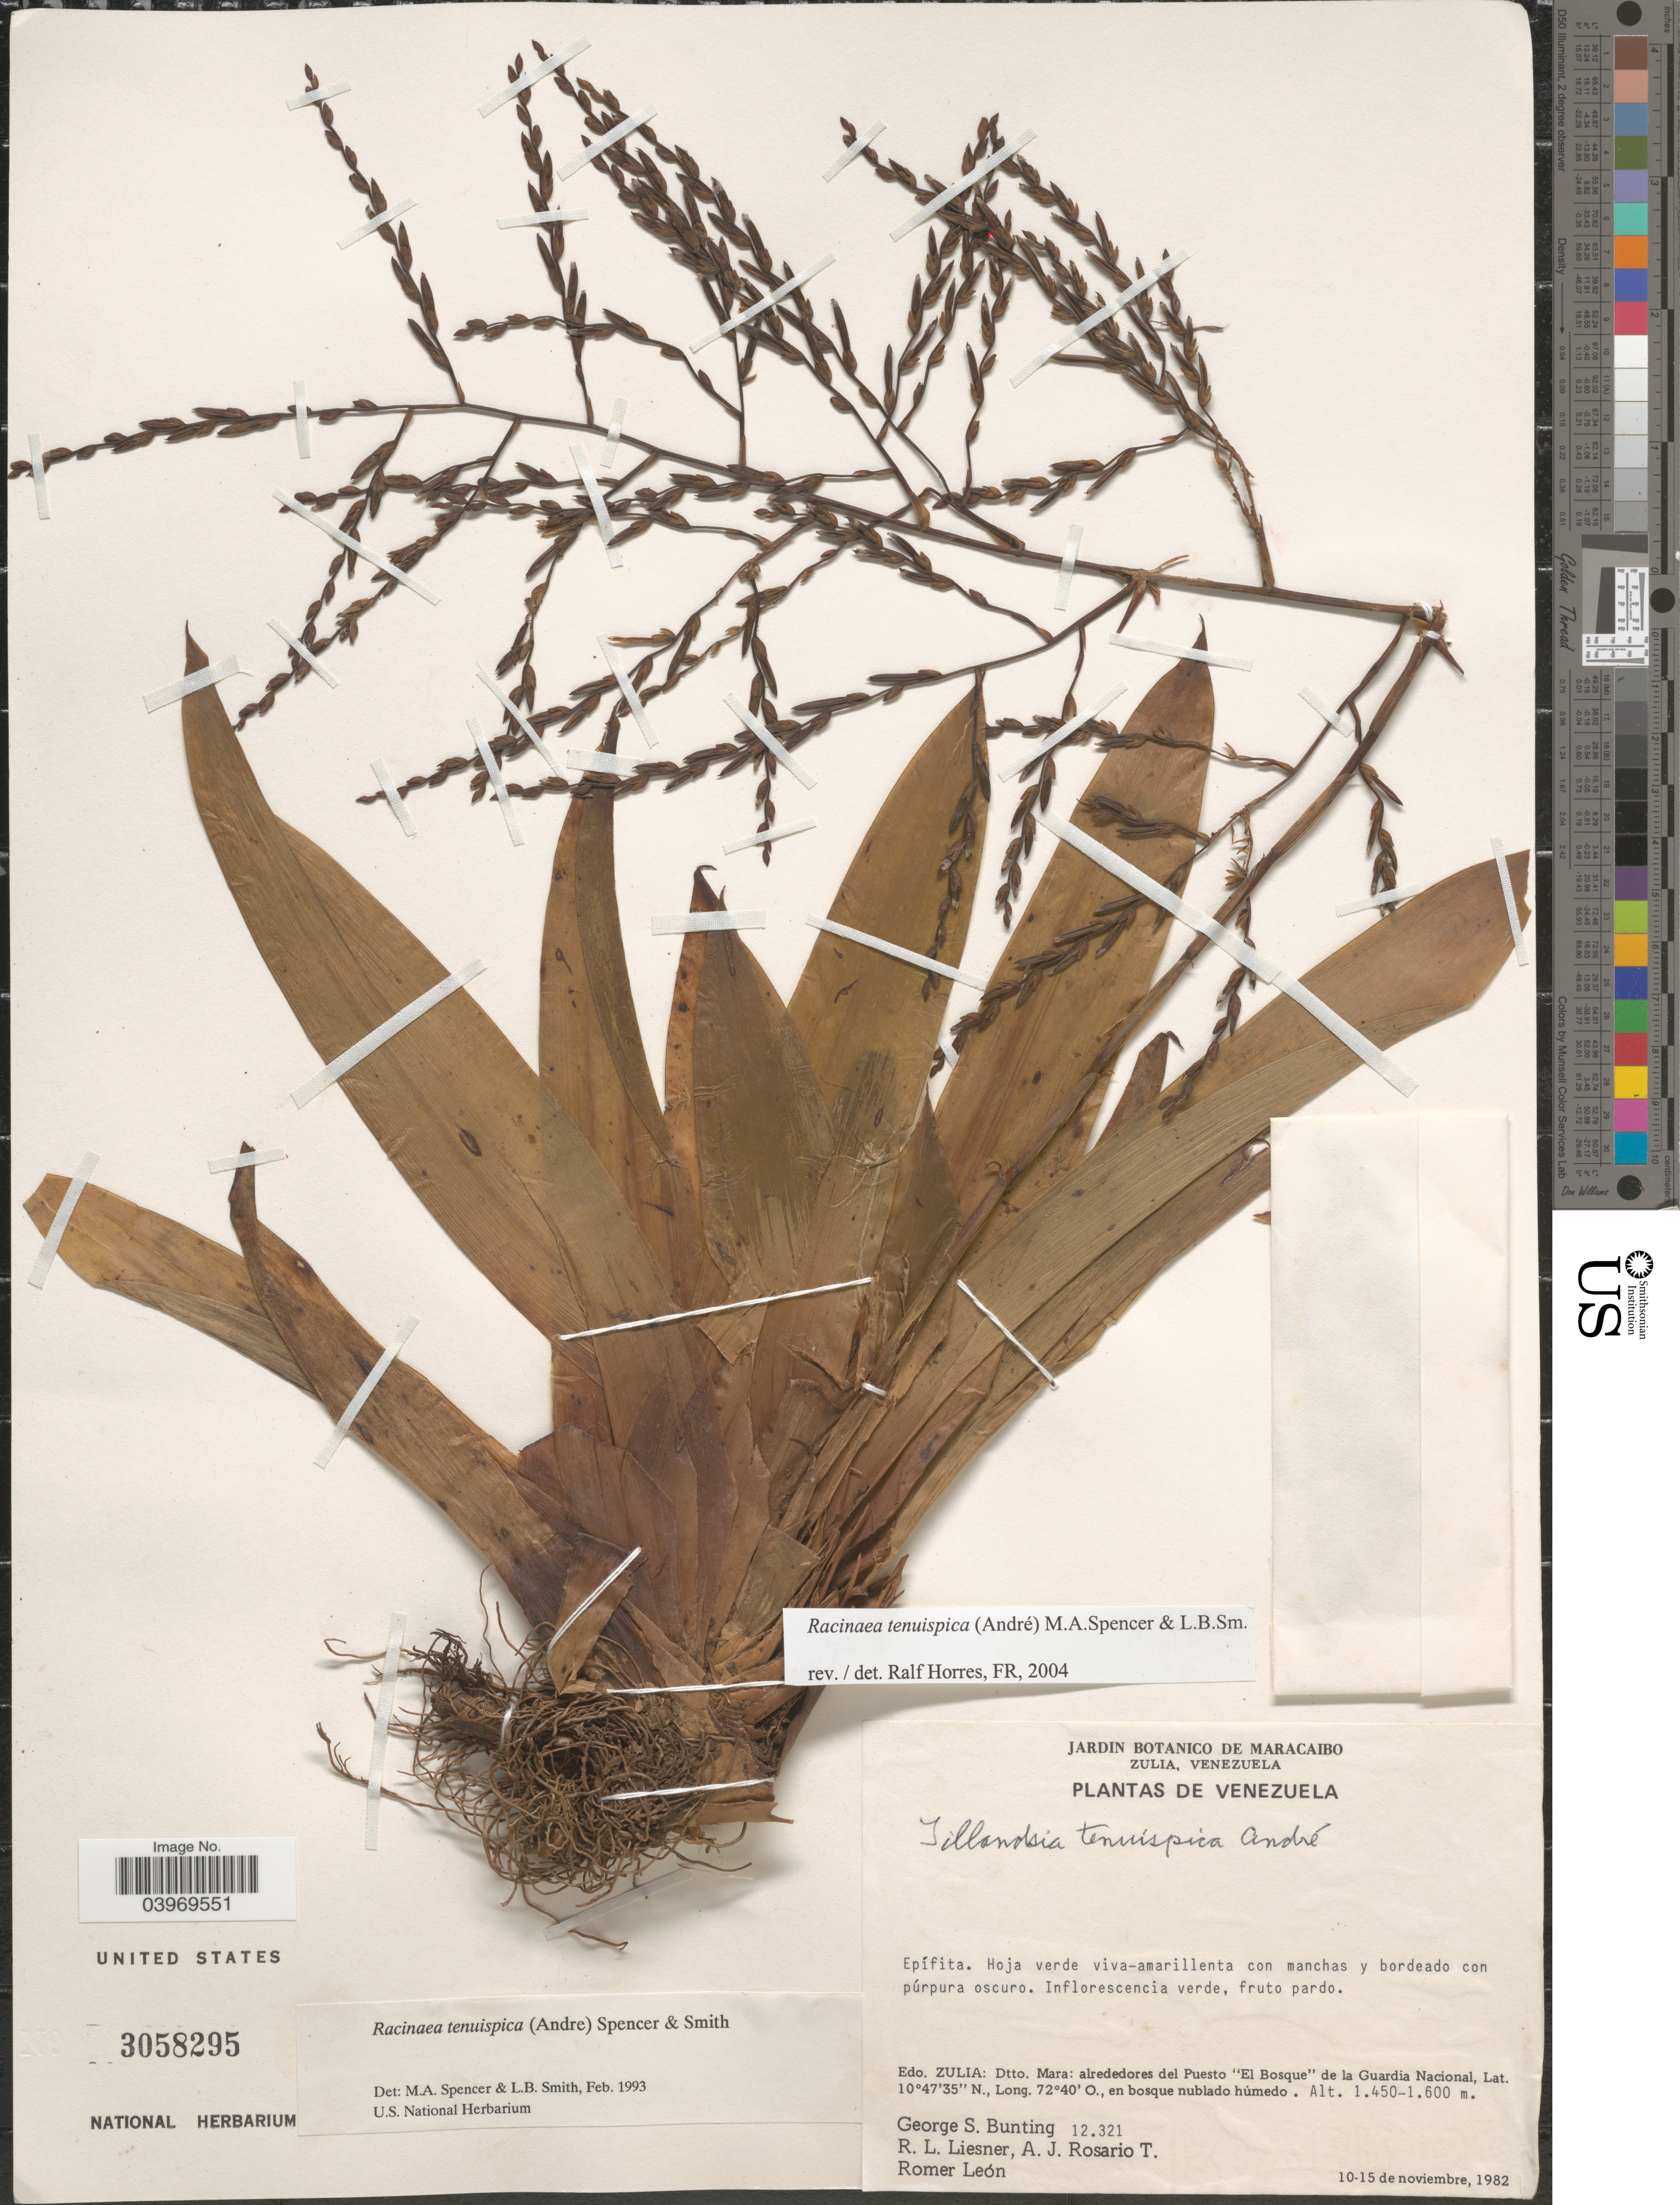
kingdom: Plantae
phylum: Tracheophyta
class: Liliopsida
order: Poales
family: Bromeliaceae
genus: Racinaea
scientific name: Racinaea tenuispica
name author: (André) M.A. Spencer & L.B. Sm.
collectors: G. S. Bunting, R. L. Liesner, A. Rosario T. & R. León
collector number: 12321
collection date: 1982-11-10/1982-11-15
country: Venezuela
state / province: Zulia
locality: Dtto. Mara: alrededores del Puesto "El Bosque" de la Guardia Nacional.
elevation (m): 1450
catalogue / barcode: US 3058295